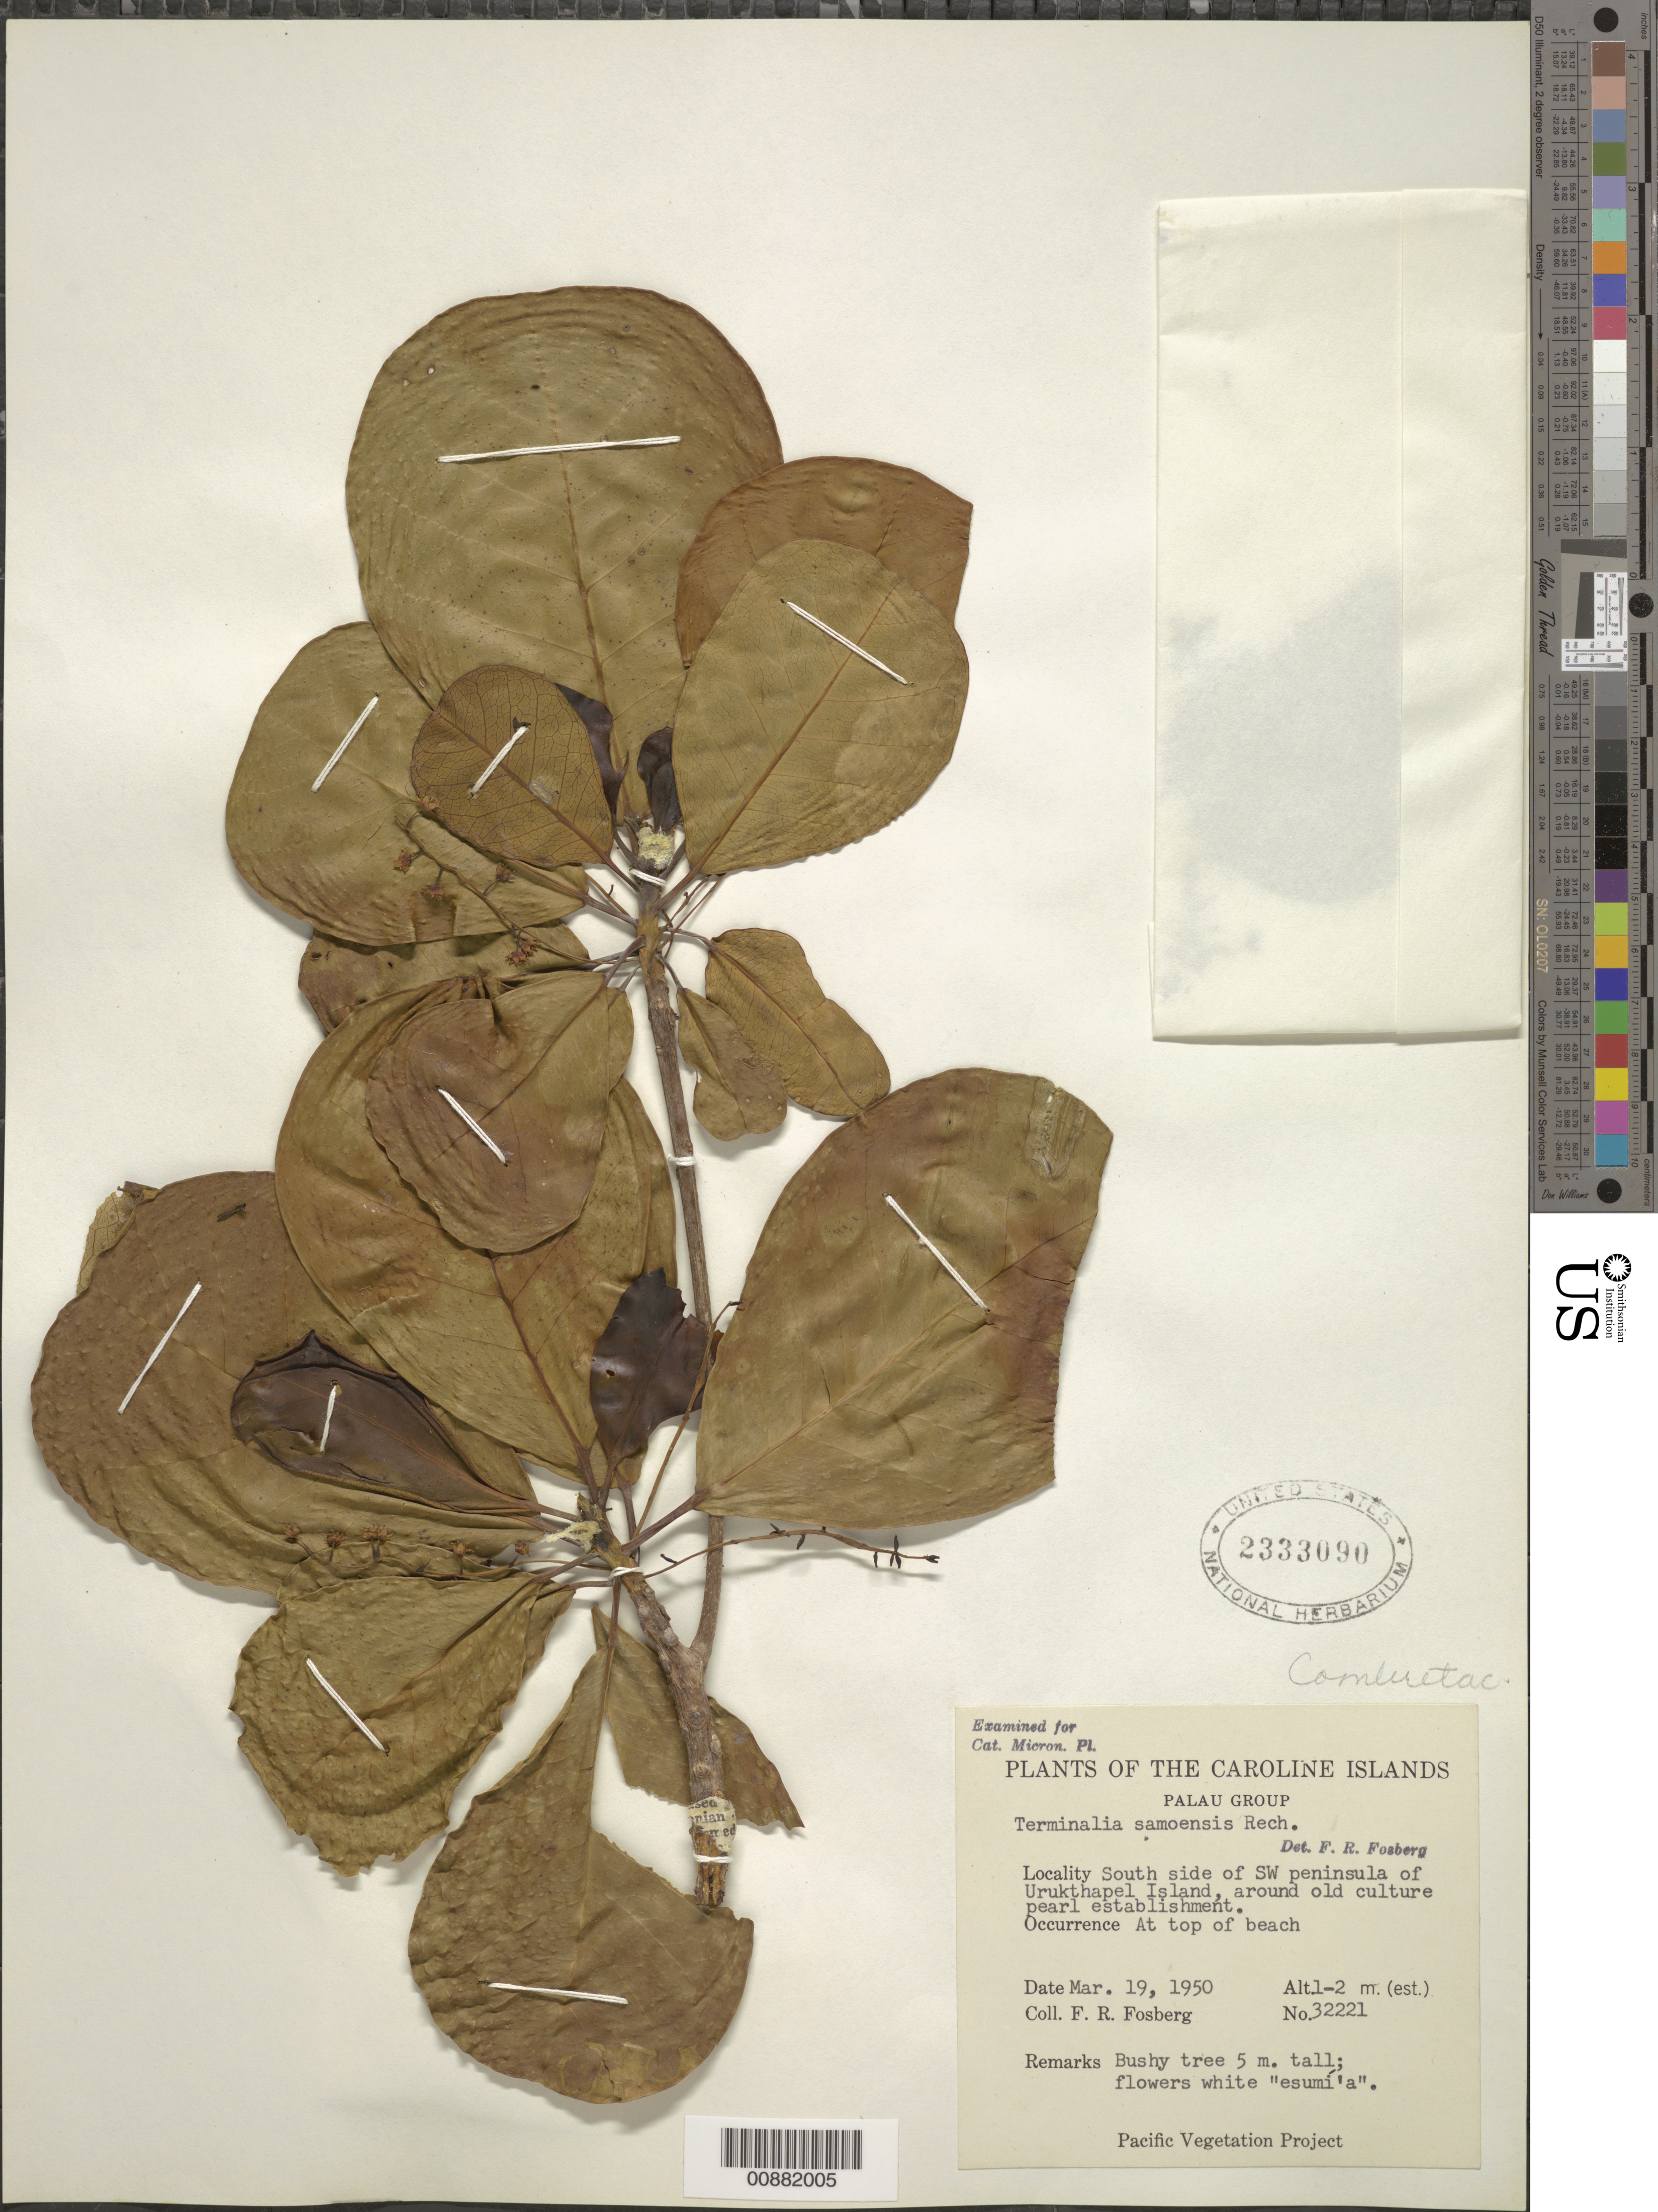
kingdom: Plantae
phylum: Tracheophyta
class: Magnoliopsida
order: Myrtales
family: Combretaceae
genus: Terminalia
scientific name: Terminalia samoensis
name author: Rech.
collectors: F. R. Fosberg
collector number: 32221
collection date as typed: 19 Mar 1950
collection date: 1950-03-19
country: Palau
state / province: Koror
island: Ngeruktabel (Urukthapel)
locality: Palau Group, south side of SW penisula of Urukthapel island, around old culture puearl establishment.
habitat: at top of beach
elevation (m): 1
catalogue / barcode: US 2333090